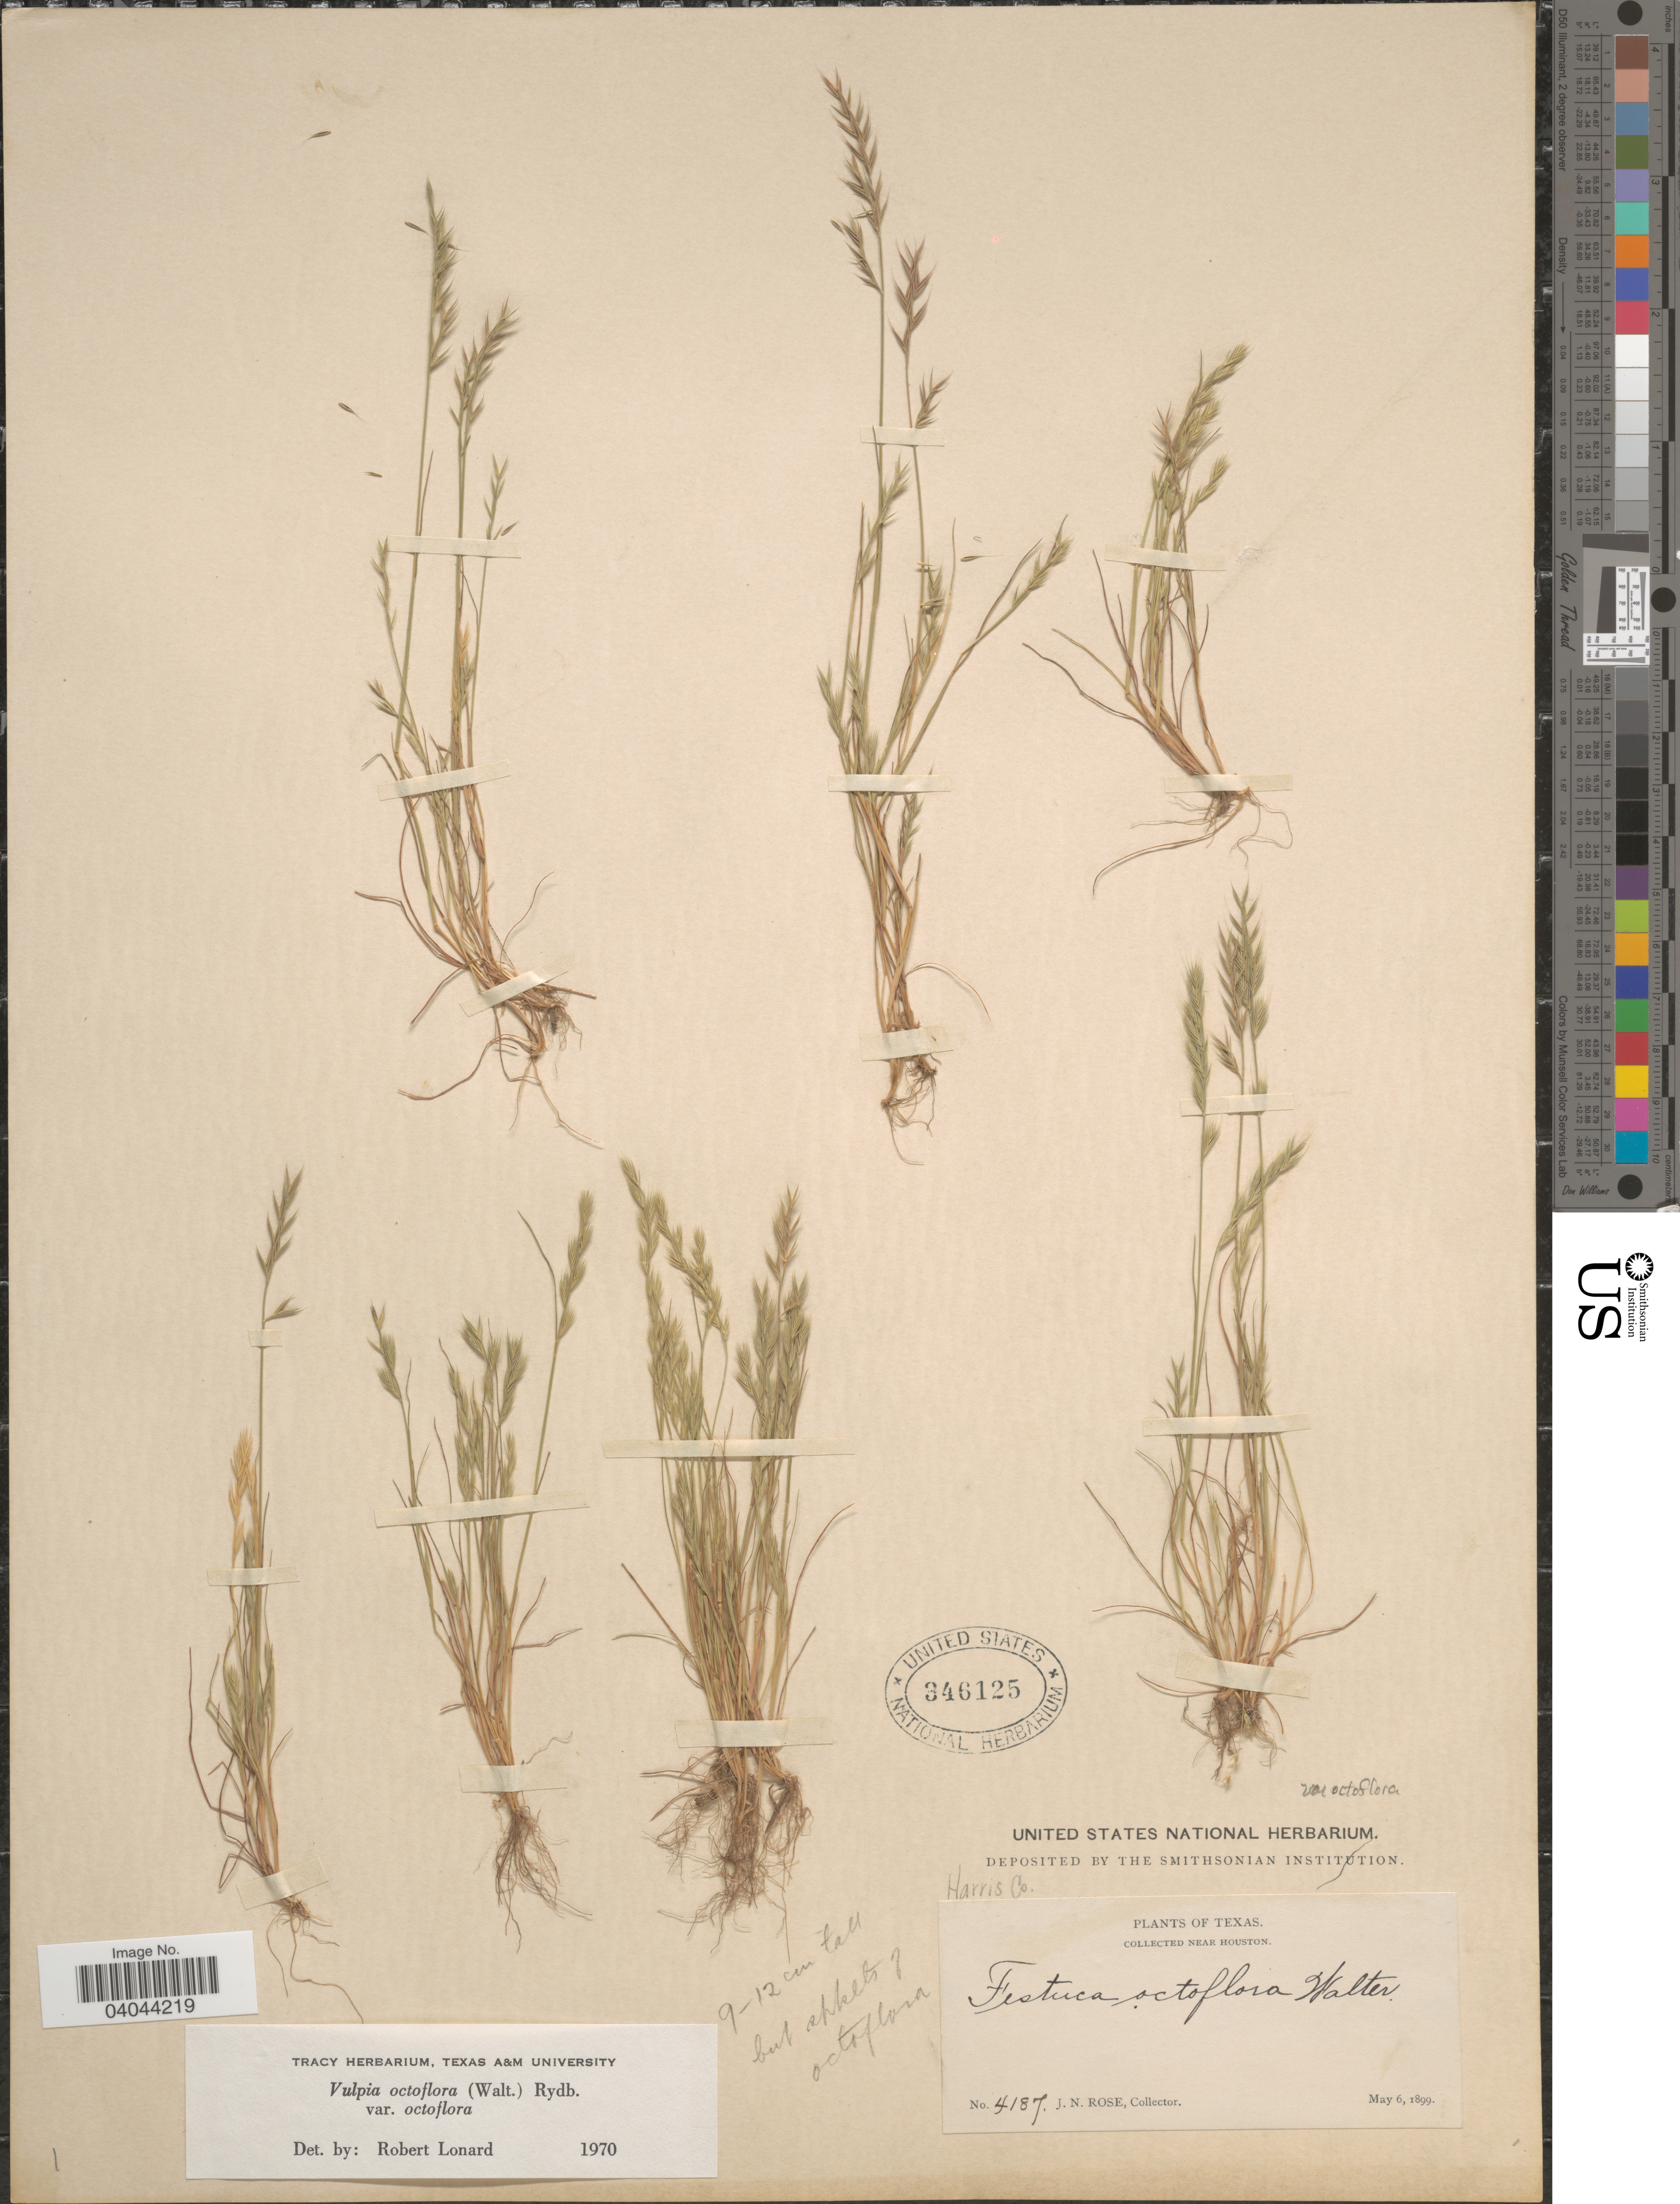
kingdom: Plantae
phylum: Tracheophyta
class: Liliopsida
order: Poales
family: Poaceae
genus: Festuca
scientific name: Festuca octoflora var. octoflora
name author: Walter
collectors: J. N. Rose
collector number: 4187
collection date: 1899-05-06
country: United States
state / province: Texas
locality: Harris Co. Near Houston.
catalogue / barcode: US 346125